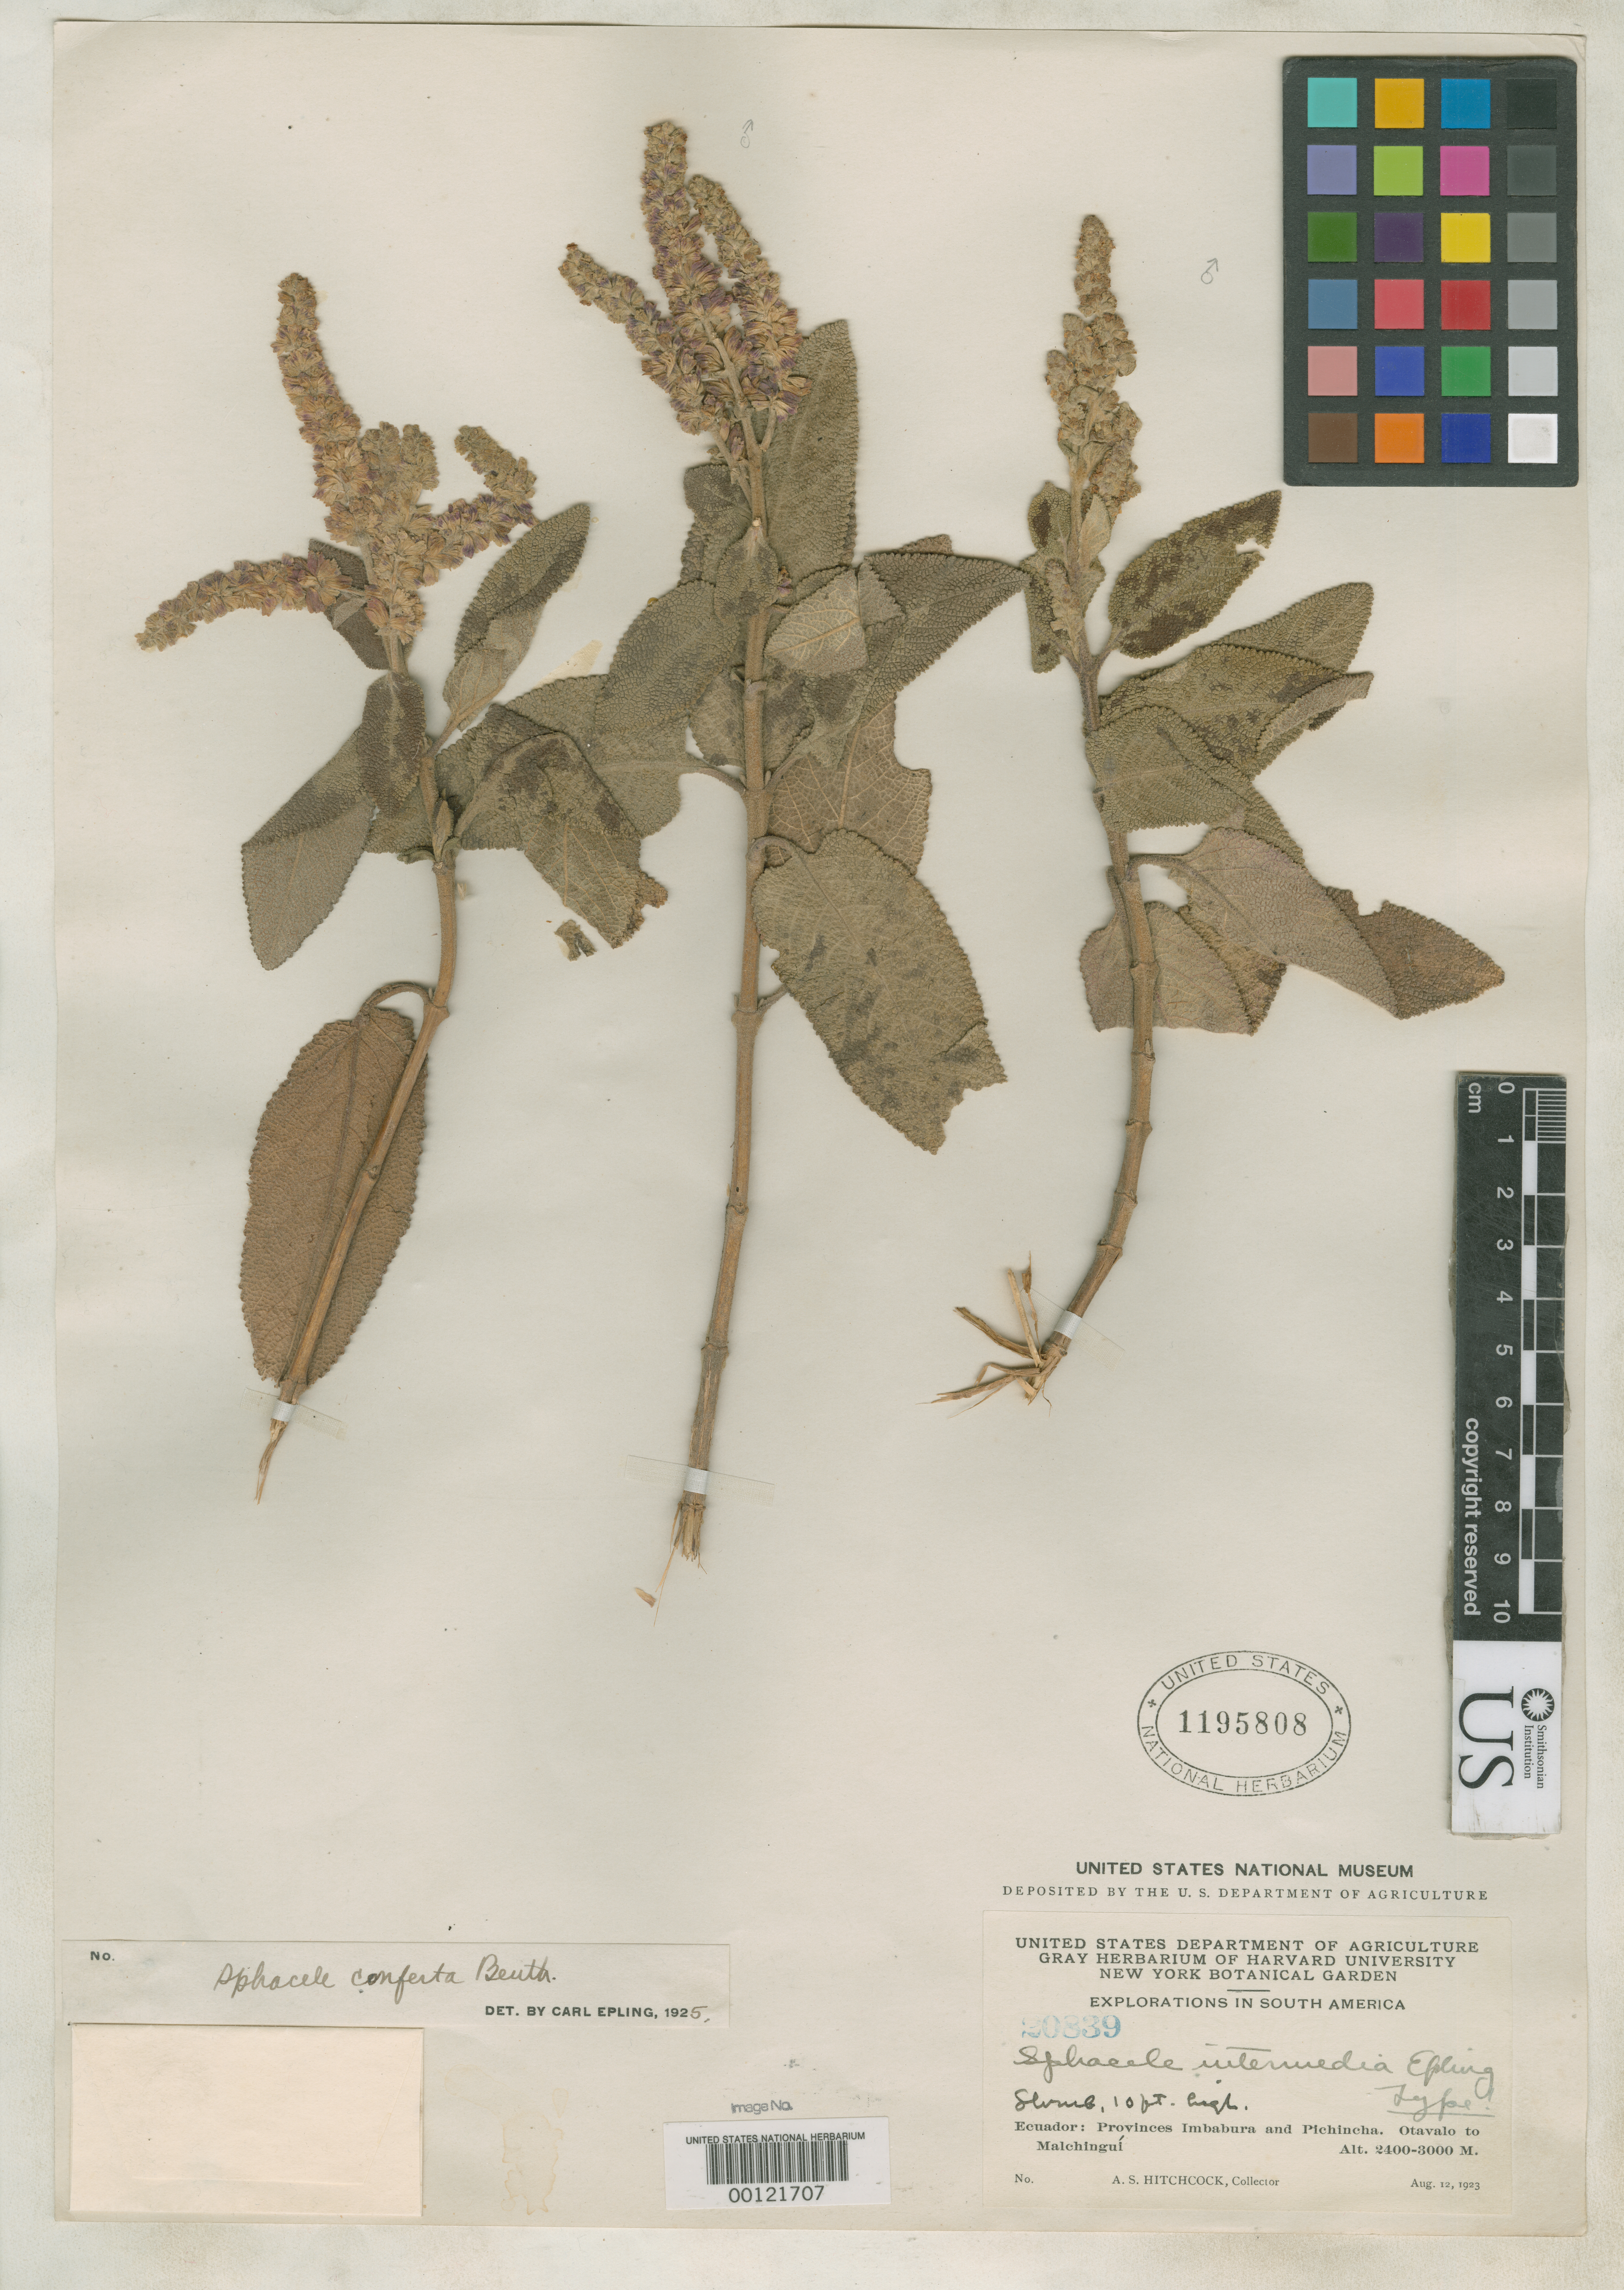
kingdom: Plantae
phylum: Tracheophyta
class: Magnoliopsida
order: Lamiales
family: Lamiaceae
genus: Sphacele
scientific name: Sphacele intermedia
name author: Epling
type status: Holotype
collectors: A. S. Hitchcock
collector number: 20839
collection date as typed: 12 Apr 1923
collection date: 1923-04-12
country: Ecuador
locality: Otavalo.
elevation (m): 2400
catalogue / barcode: US 1195808